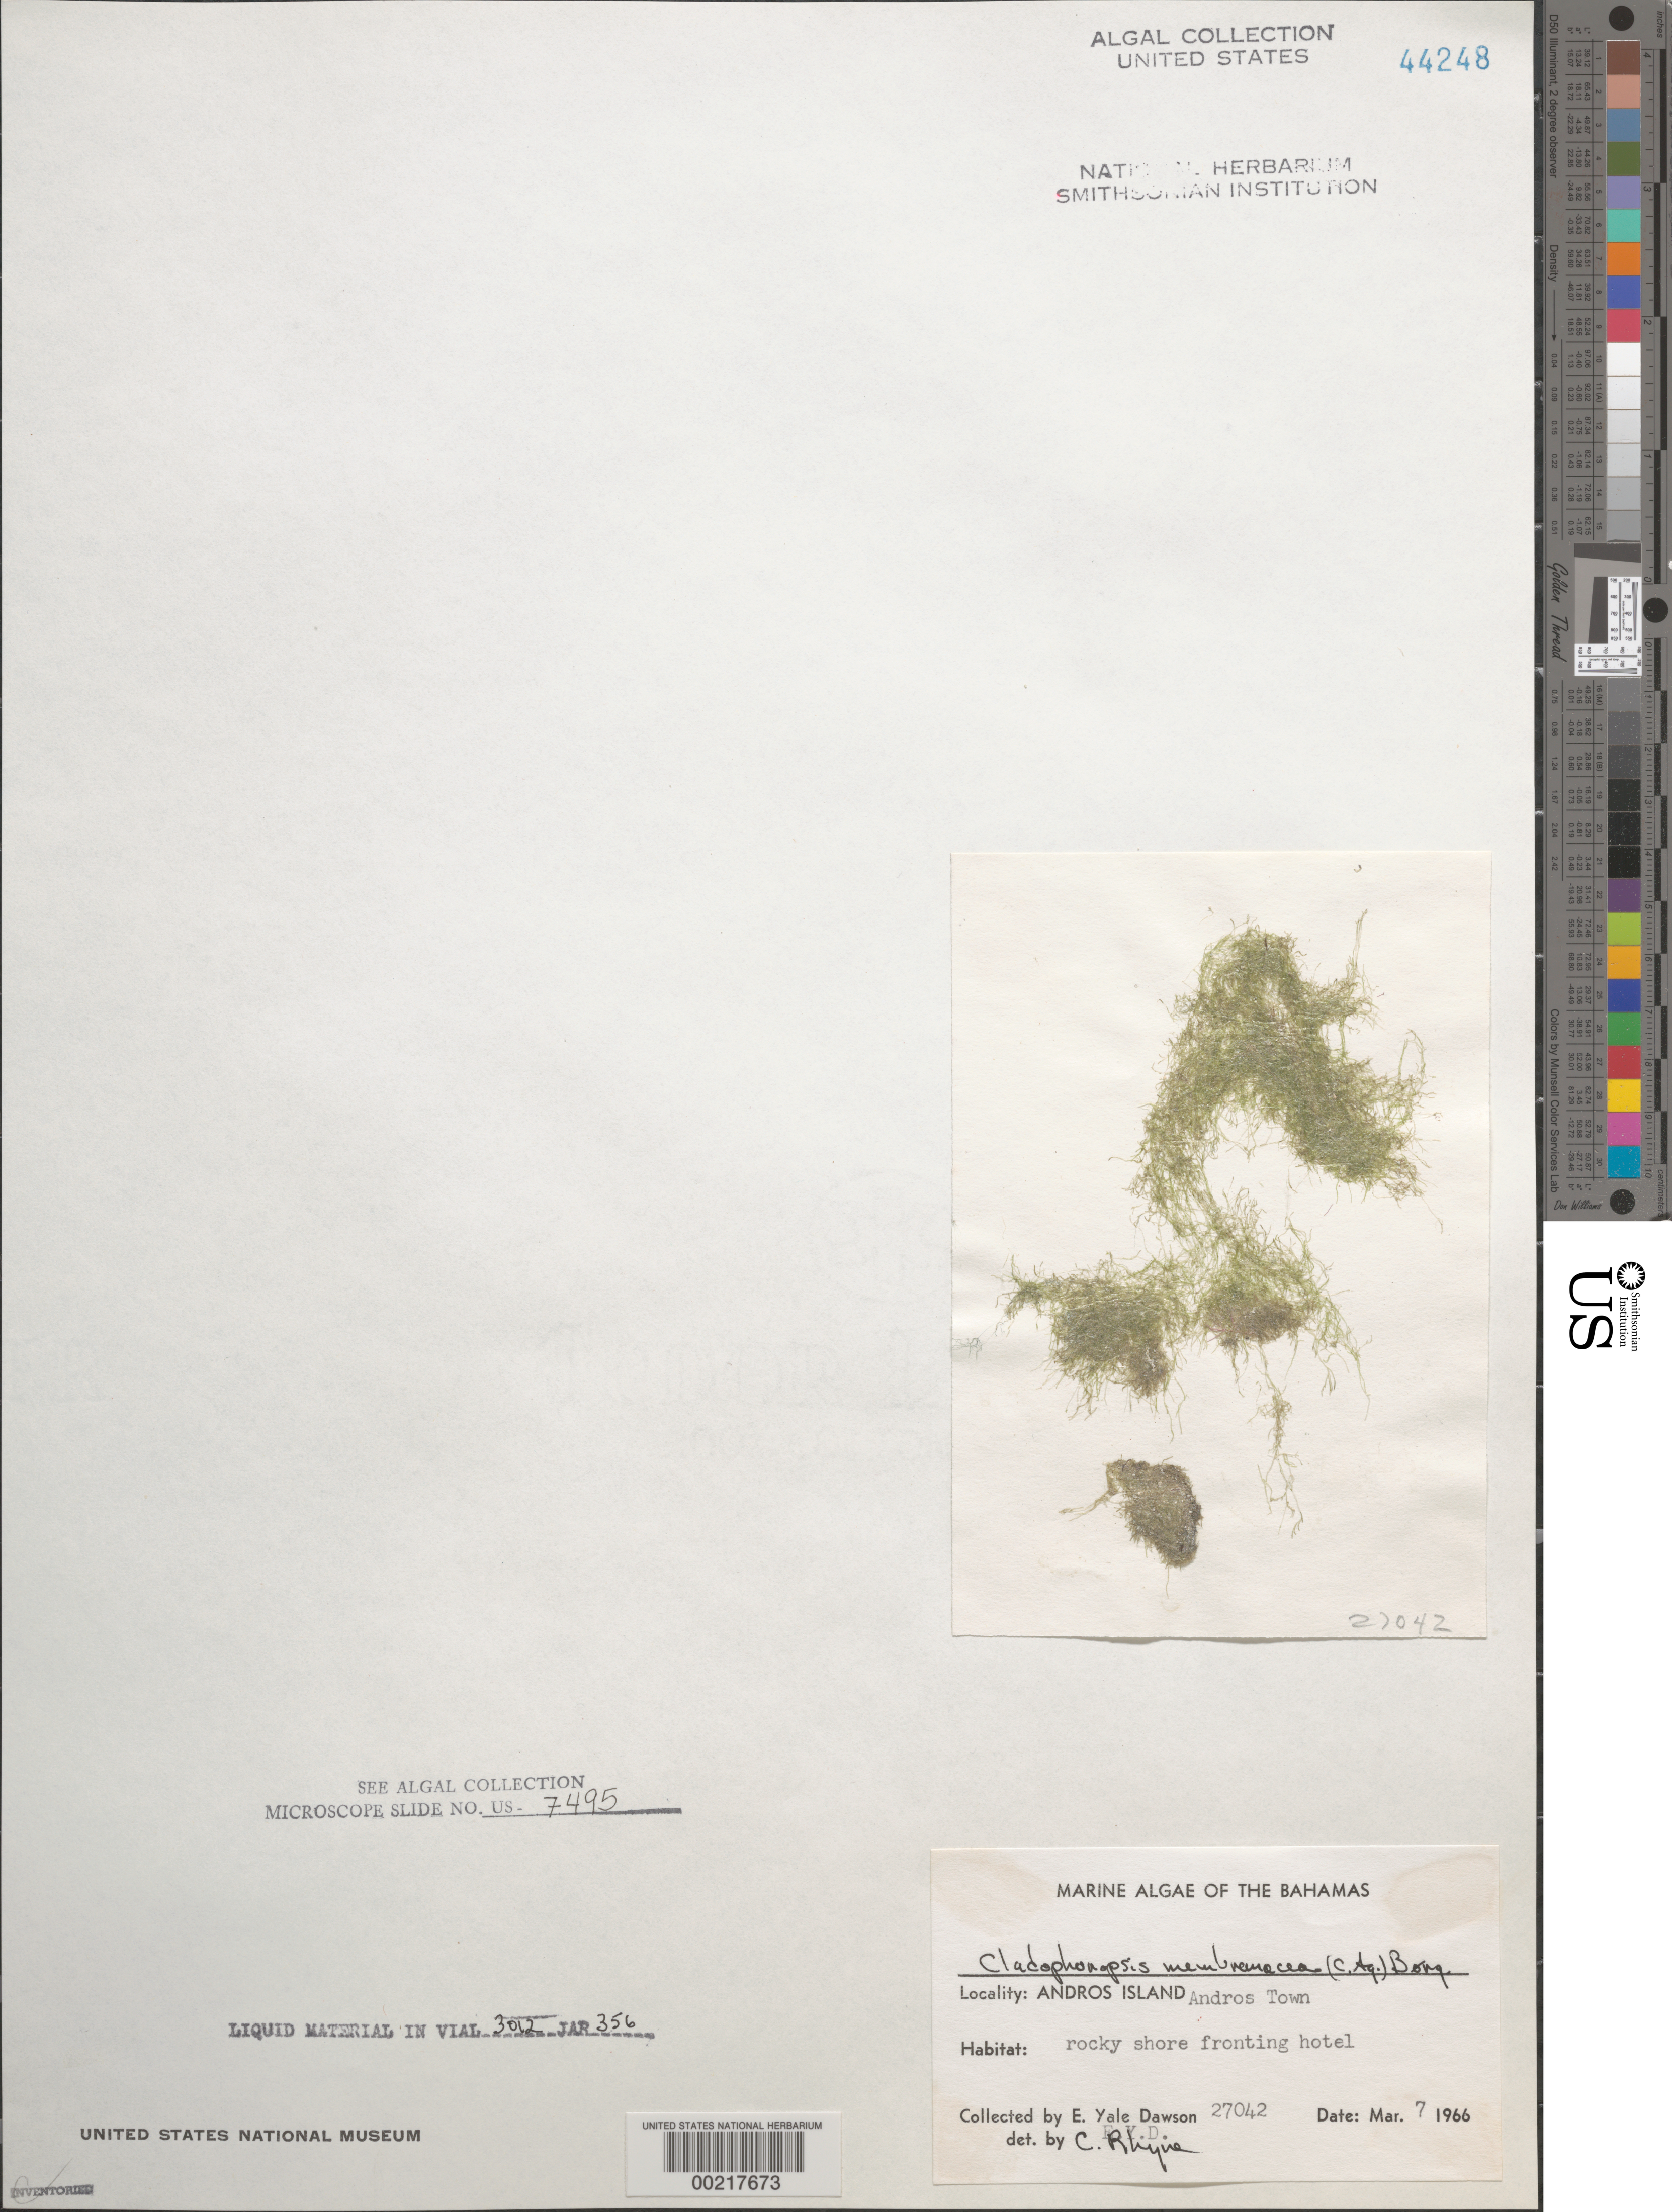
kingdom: Plantae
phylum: Chlorophyta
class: Ulvophyceae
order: Siphonocladales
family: Boodleaceae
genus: Cladophoropsis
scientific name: Cladophoropsis membranacea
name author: (Hofman-Bang) Børgesen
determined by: Rhyne, C. F.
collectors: E. Y. Dawson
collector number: EYD 27042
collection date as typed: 07 Mar 1966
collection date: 1966-03-07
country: Bahamas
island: Andros Island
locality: Andros Town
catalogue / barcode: US 44248